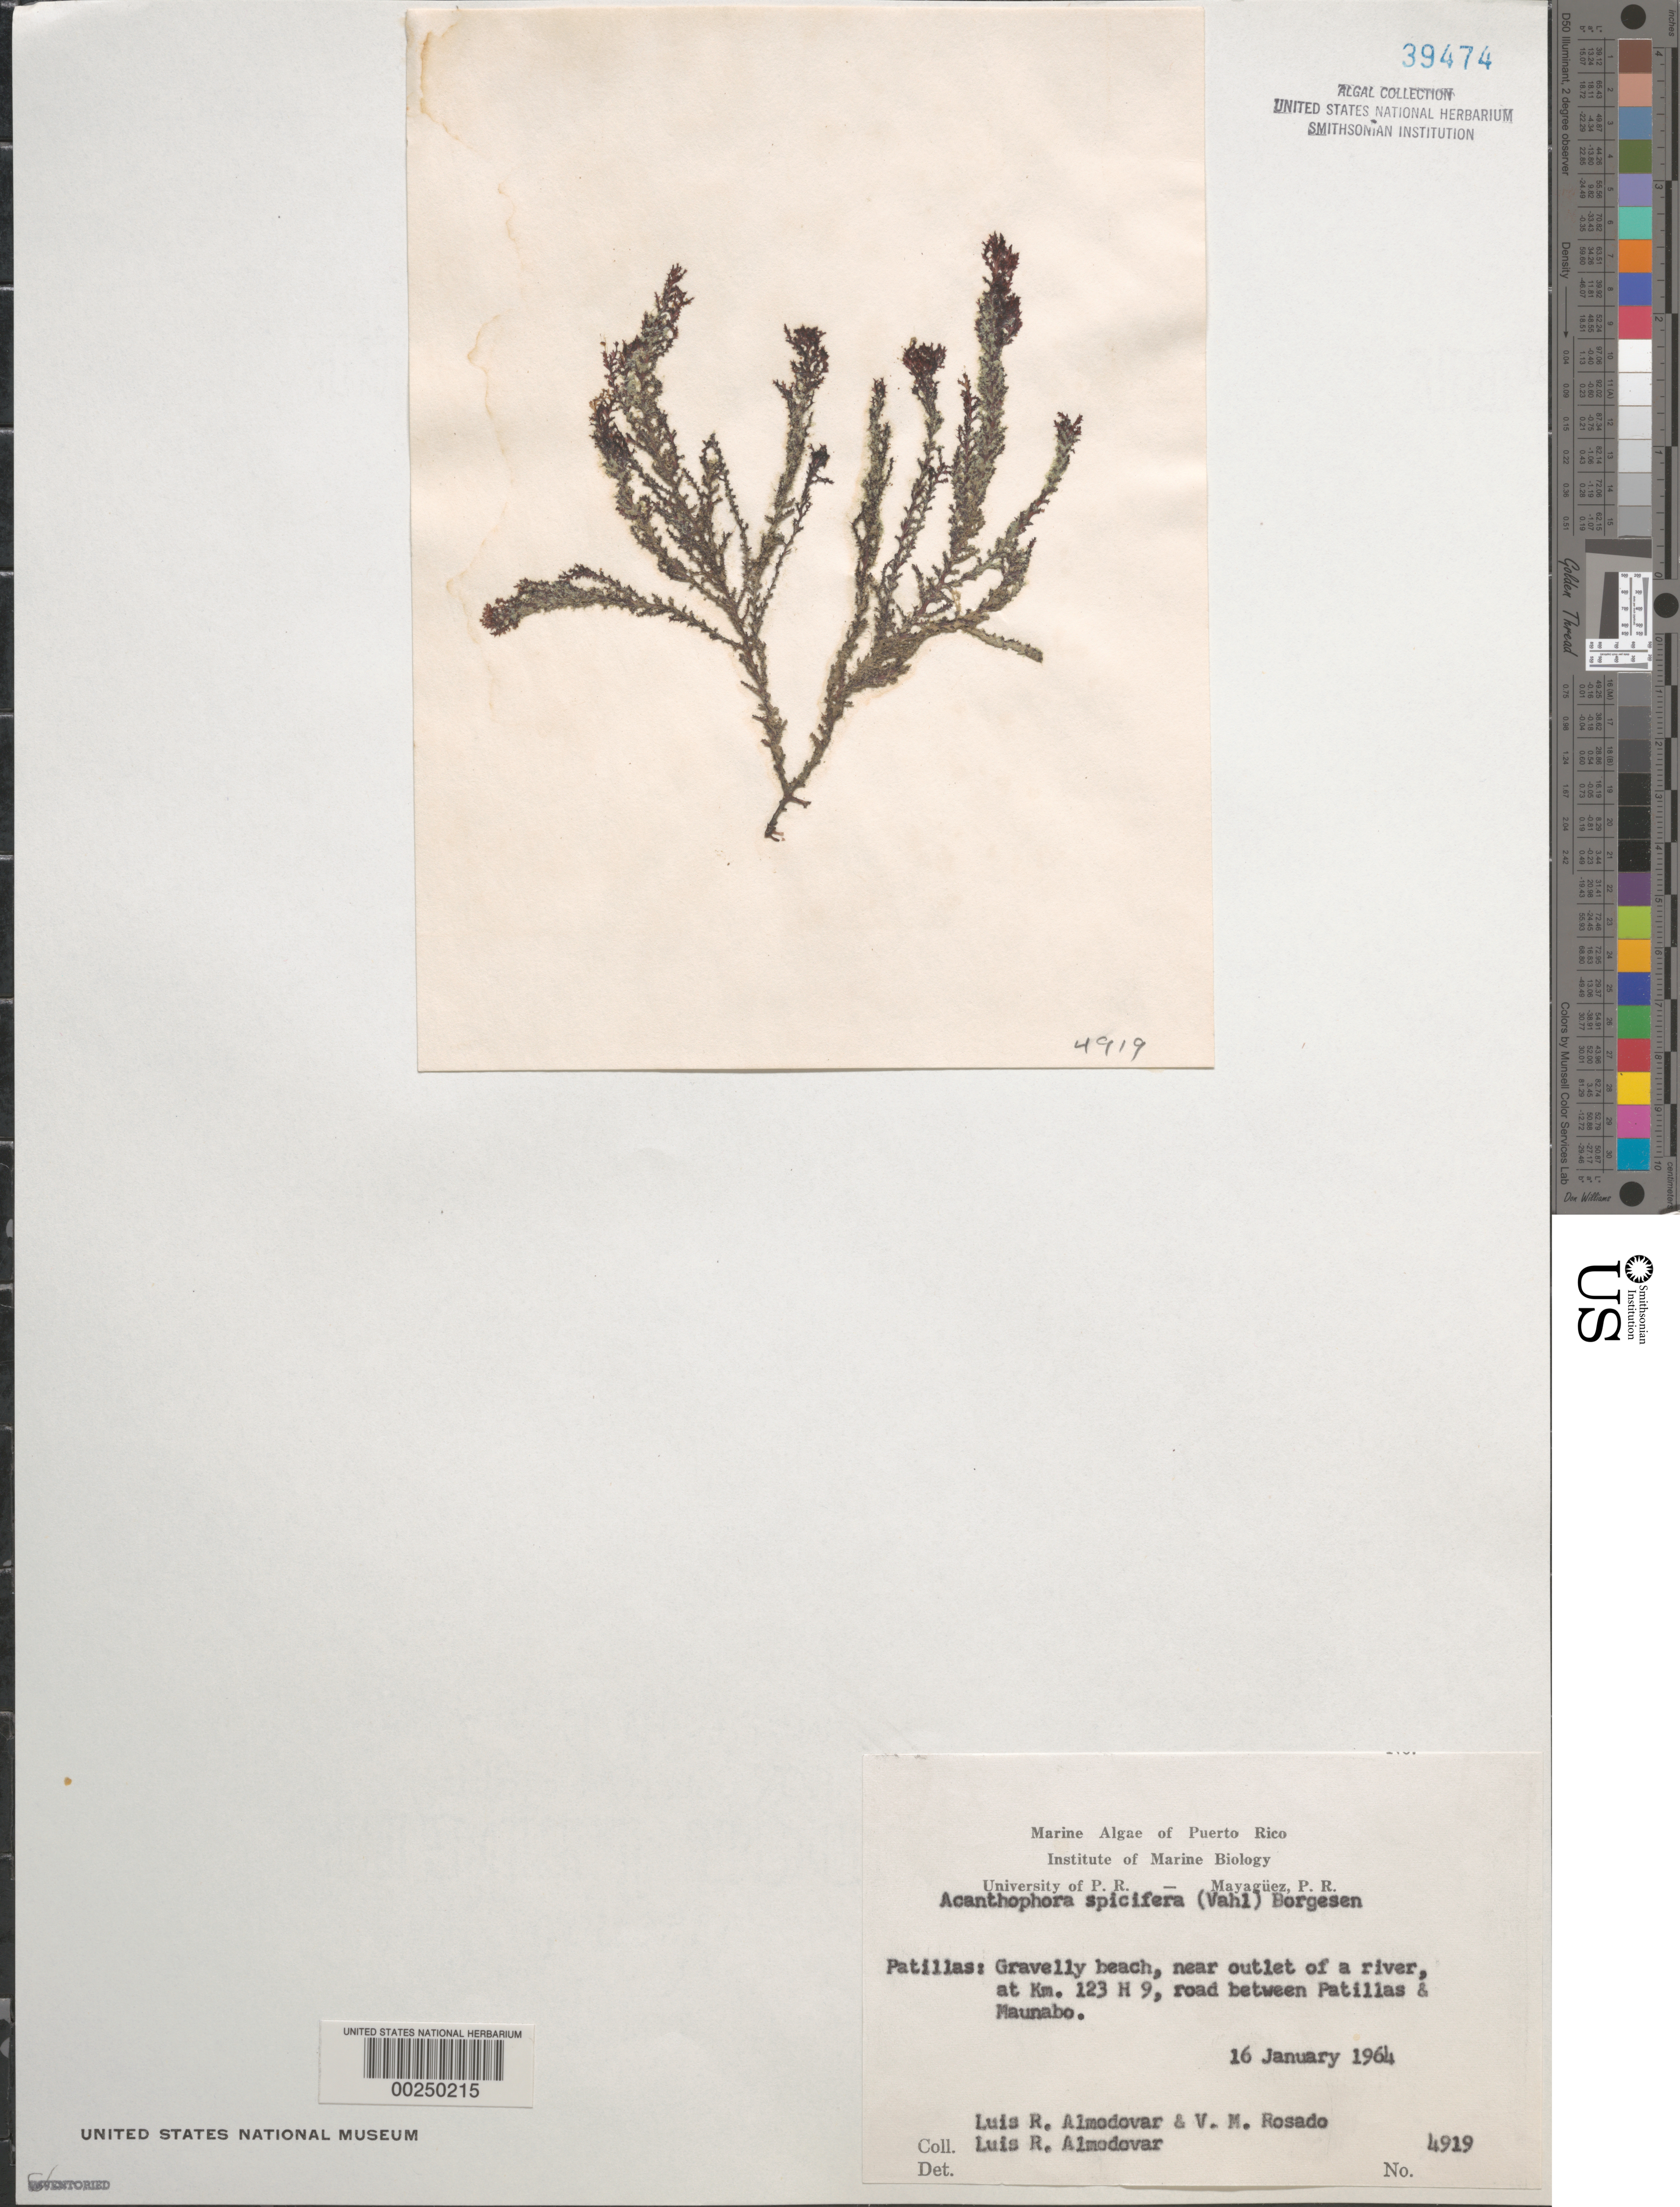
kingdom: Plantae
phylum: Rhodophyta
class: Florideophyceae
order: Ceramiales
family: Rhodomelaceae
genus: Acanthophora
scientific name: Acanthophora spicifera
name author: (Vahl) Børgesen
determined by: Almodovar, L. R.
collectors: L. Almodovar & V. Rosado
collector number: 4919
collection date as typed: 16 Jan 1964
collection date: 1964-01-16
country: Puerto Rico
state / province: Patillas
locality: Km 123 h 9, road between patillas and maunabo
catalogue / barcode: US 39474